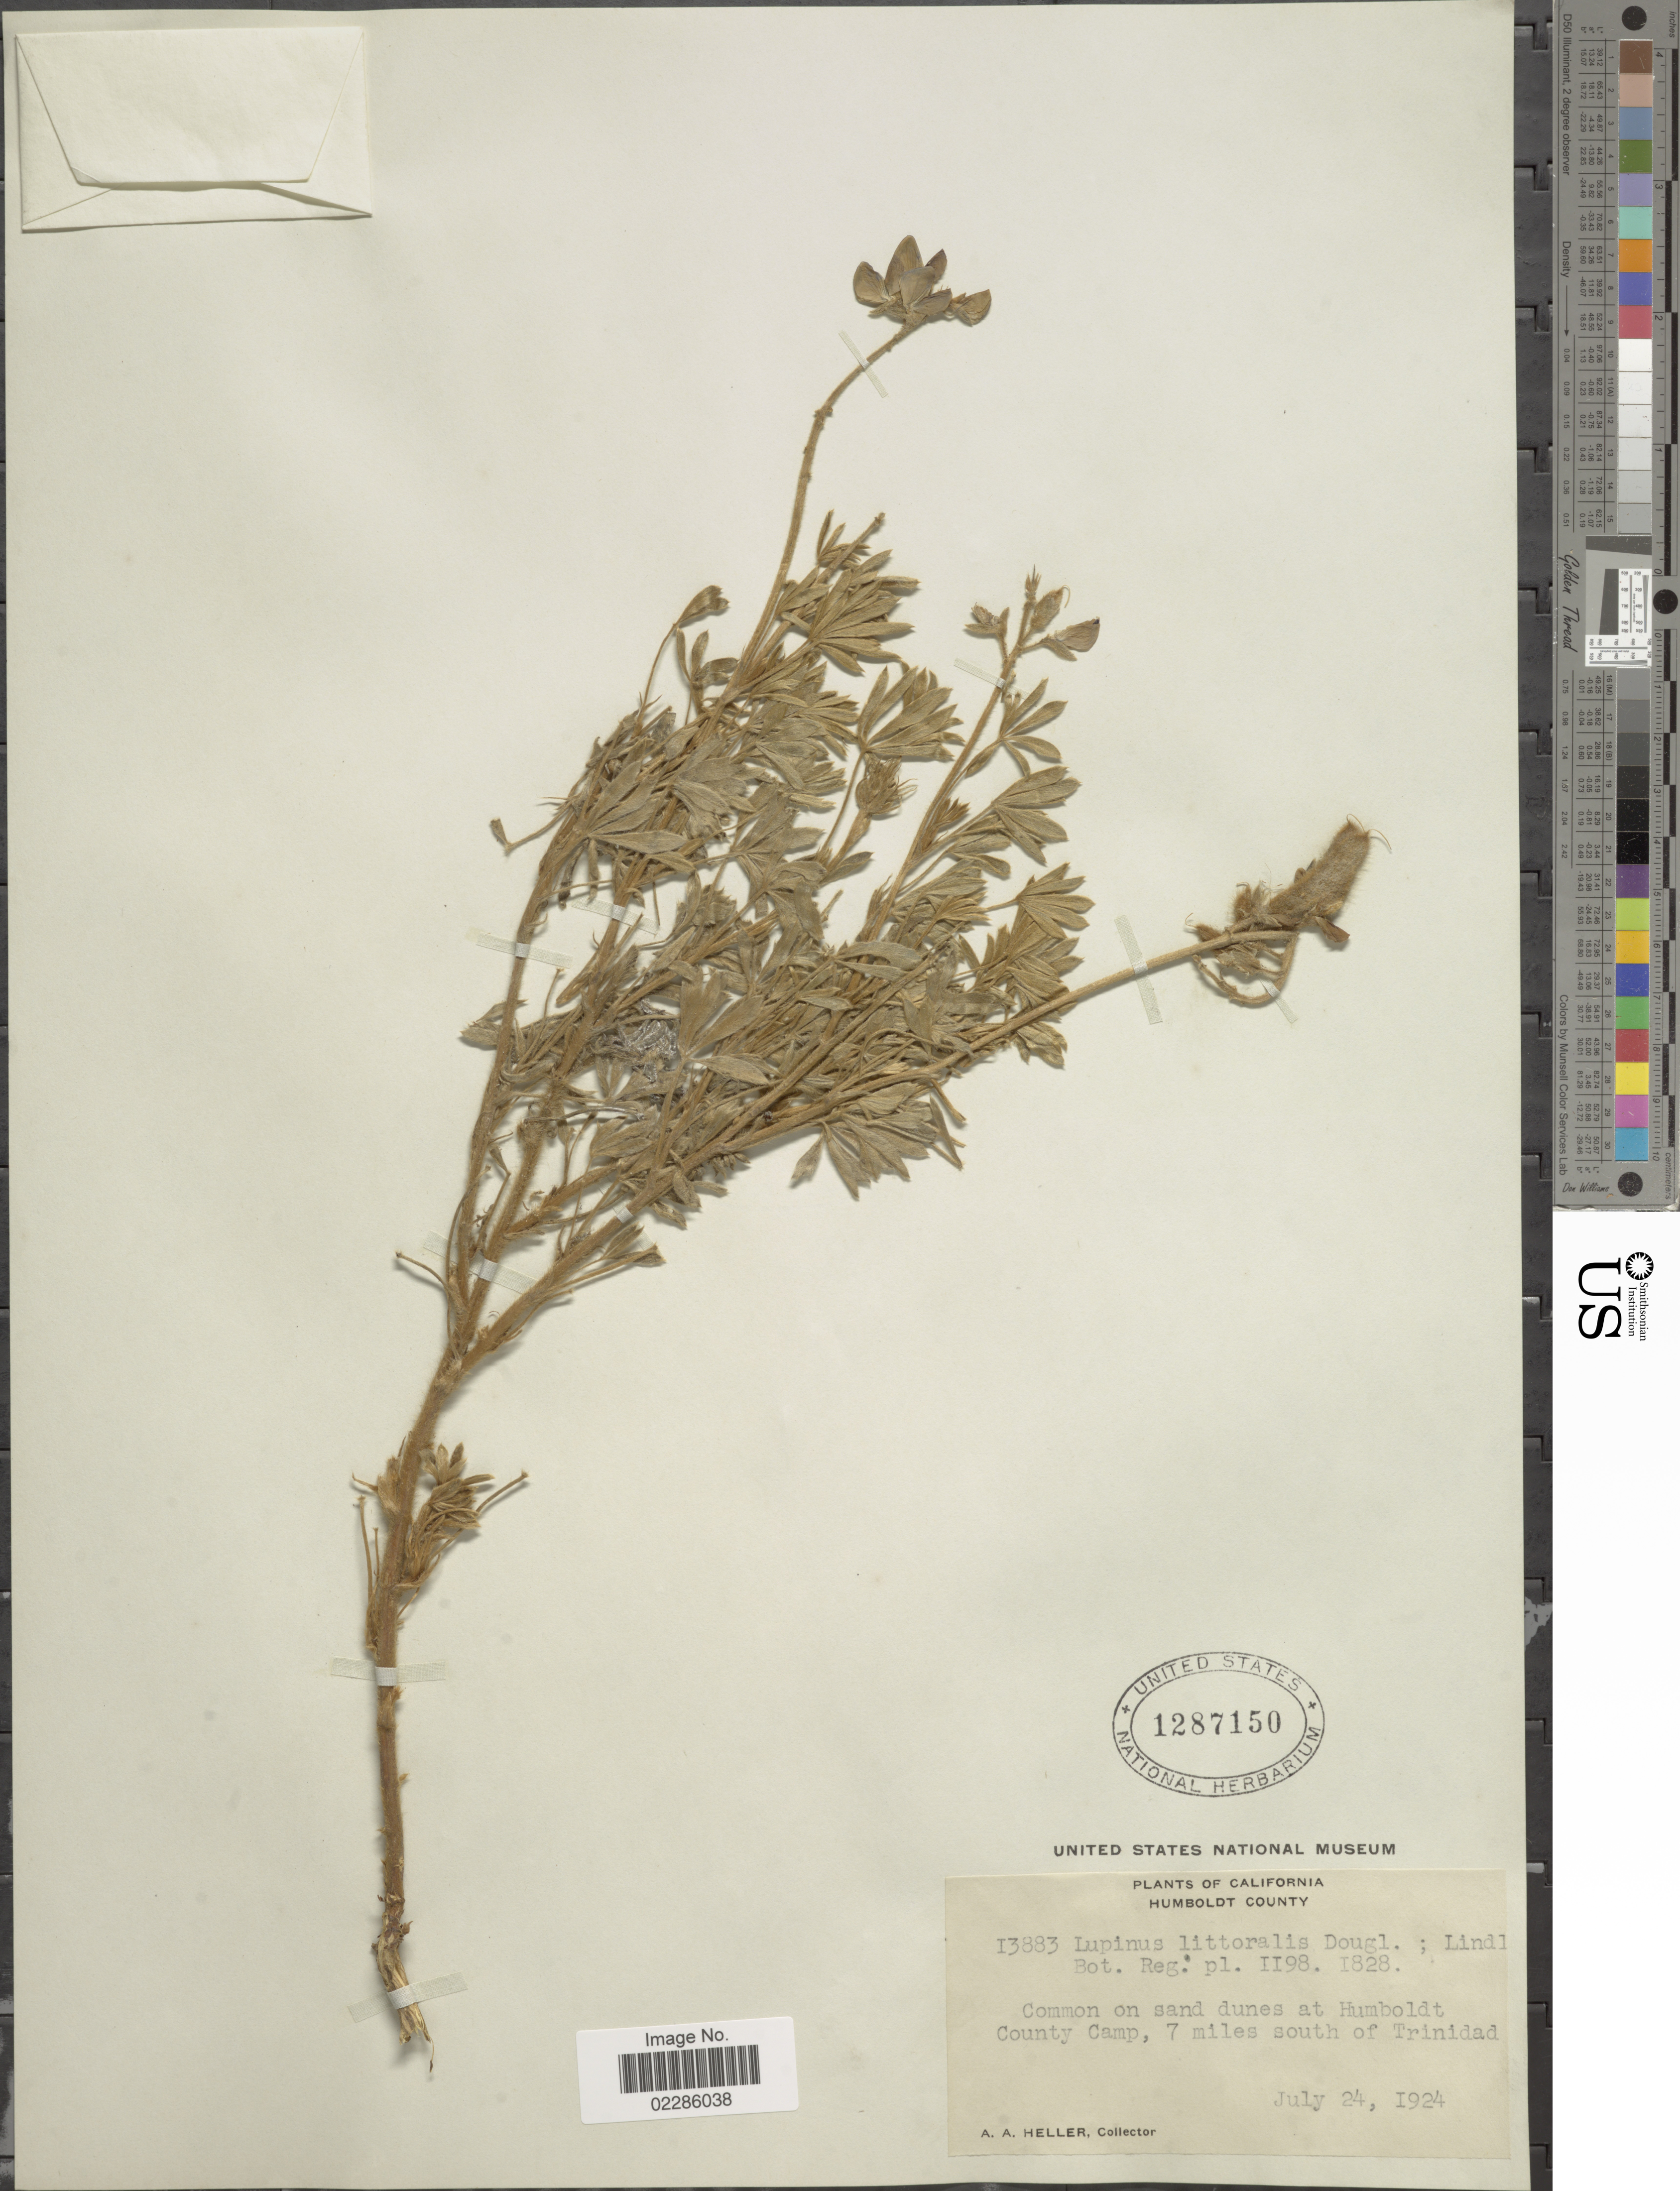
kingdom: Plantae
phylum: Tracheophyta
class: Magnoliopsida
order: Fabales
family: Fabaceae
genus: Lupinus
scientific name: Lupinus littoralis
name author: Douglas ex Lindl.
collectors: A. A. Heller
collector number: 13883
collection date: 1924-07-24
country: United States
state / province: California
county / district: Humboldt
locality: Humboldt County, Humboldt County Camp, 7 miles south of Trinidad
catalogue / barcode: US 1287150